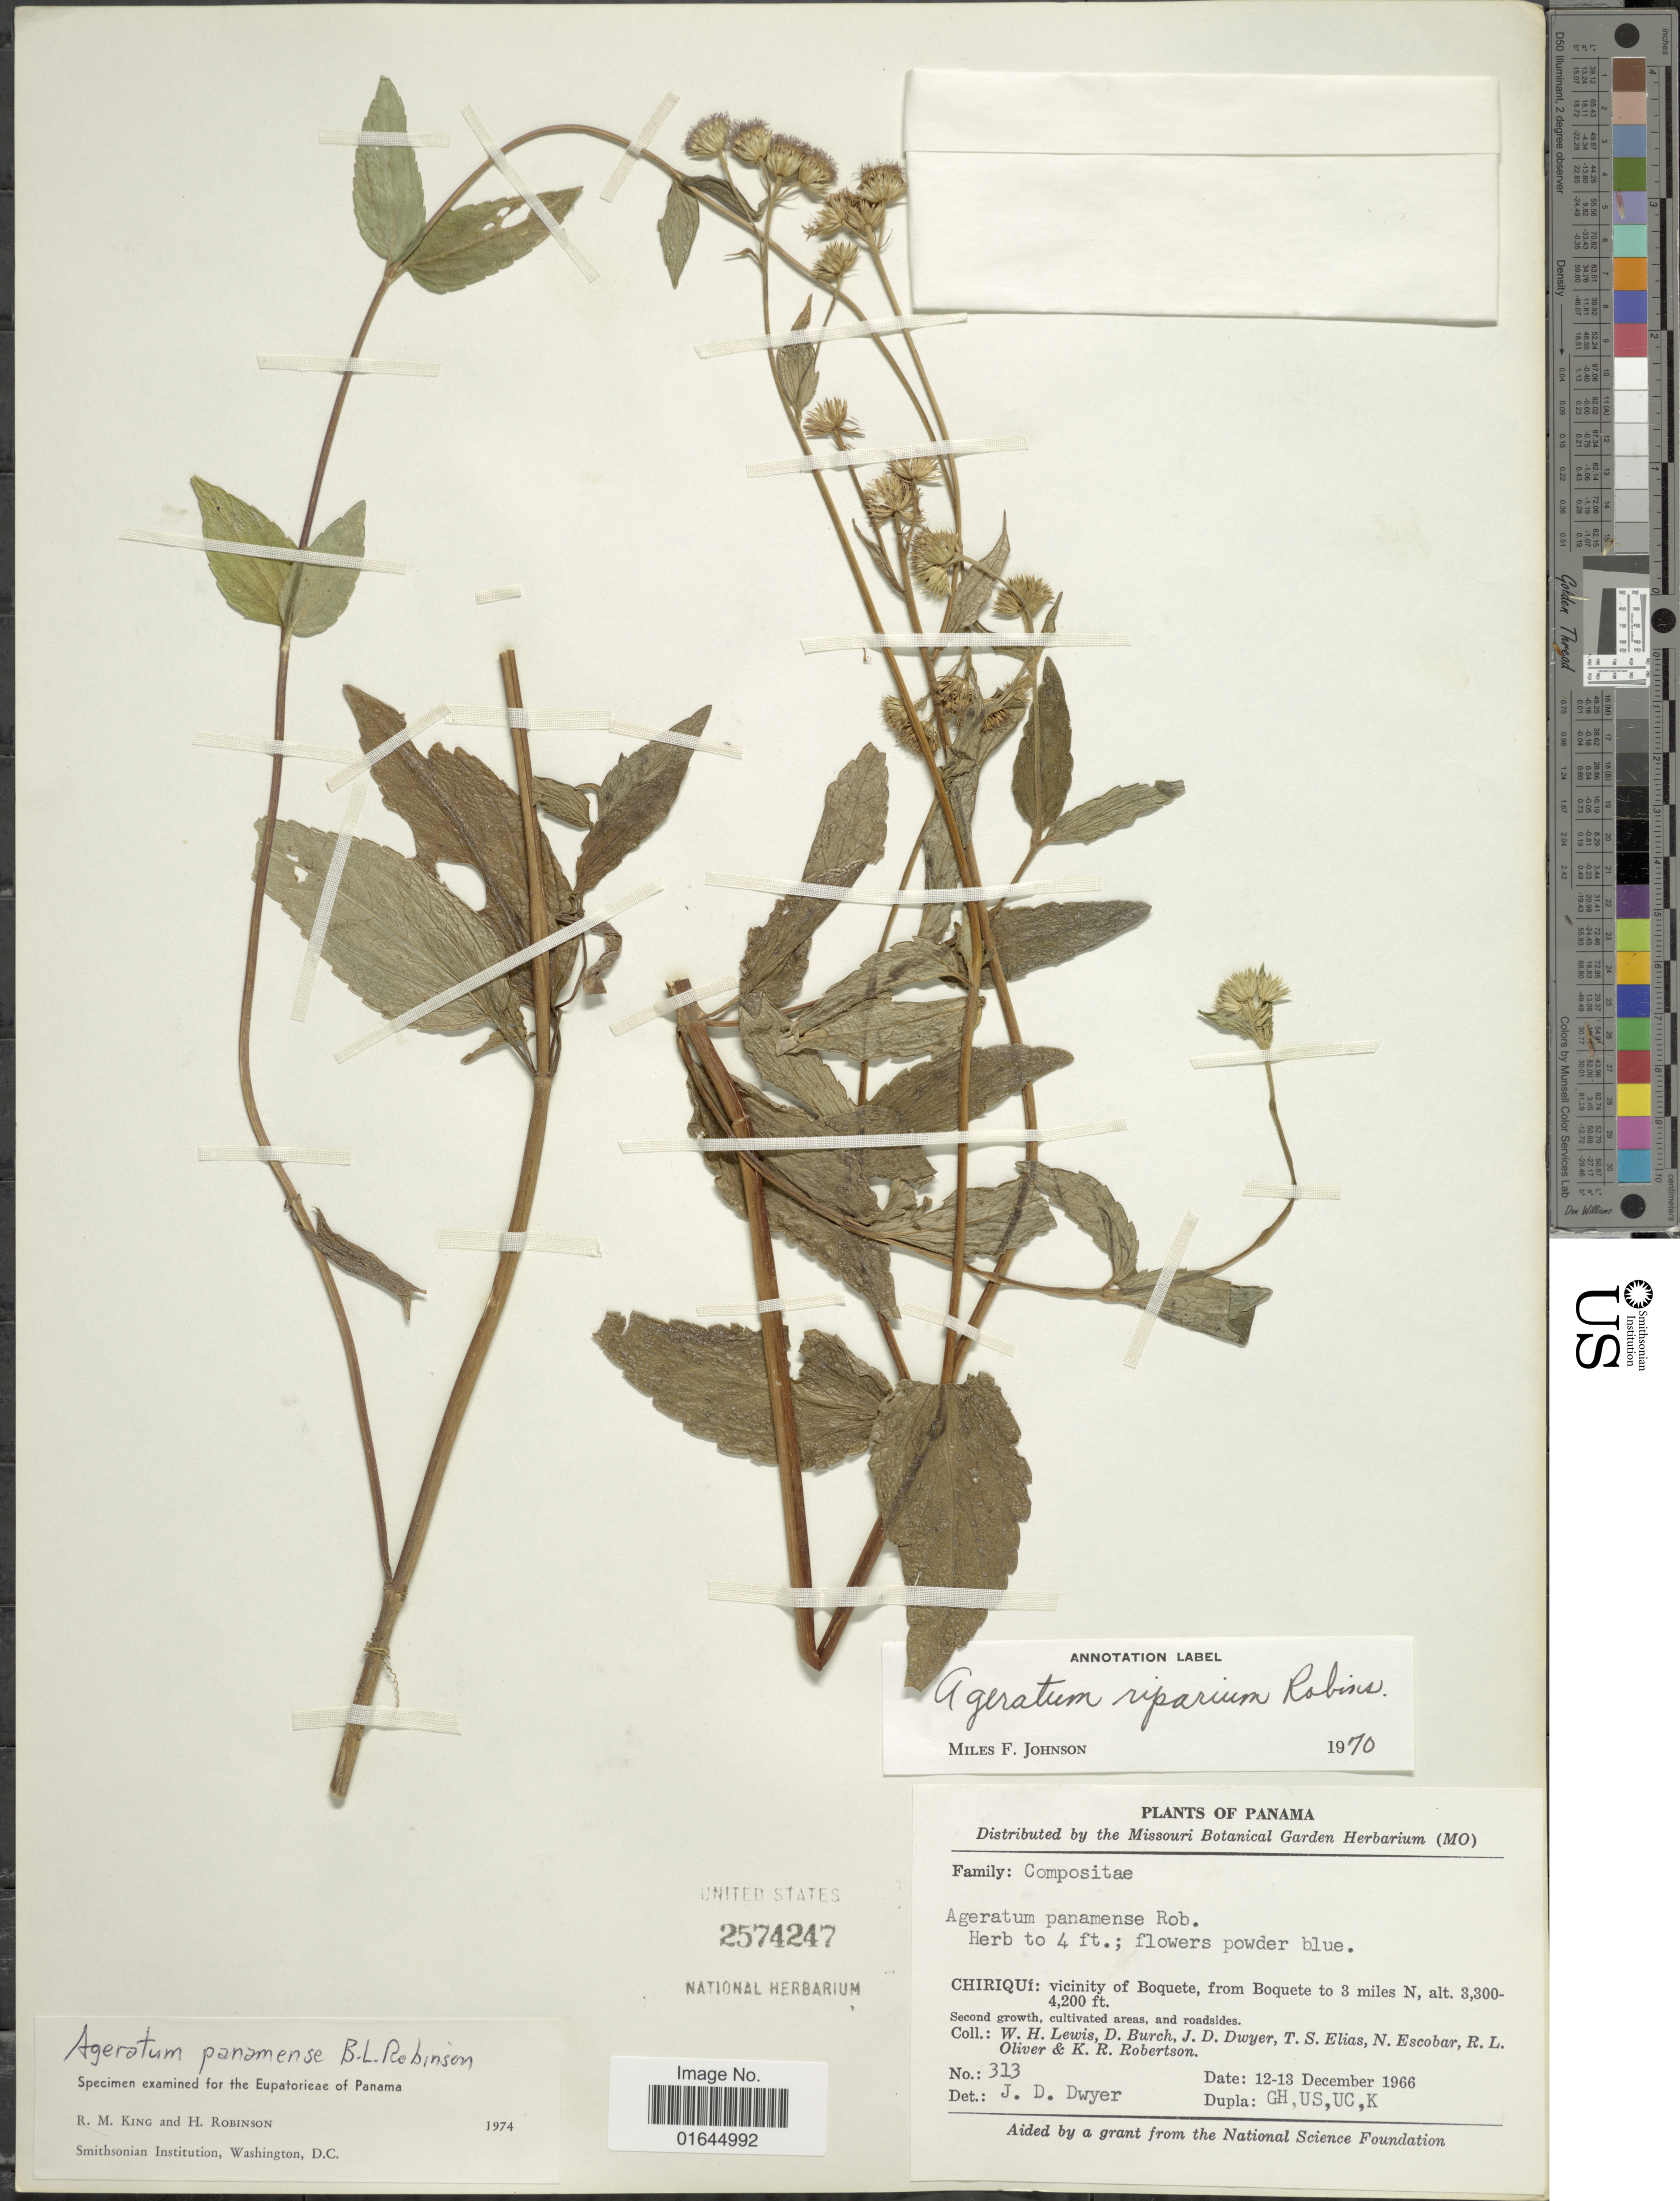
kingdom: Plantae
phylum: Tracheophyta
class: Magnoliopsida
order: Asterales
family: Asteraceae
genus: Ageratum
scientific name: Ageratum panamense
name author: B.L. Rob.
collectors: W. H. Lewis, D. Burch, J. D. Dwyer, T. S. Elias & et al.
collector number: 313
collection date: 1966-12-12/1966-12-13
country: Panama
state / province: Chiriqui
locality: Vicinity of Boquet, from Boquete to 3 miles N.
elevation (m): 1006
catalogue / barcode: US 2574247